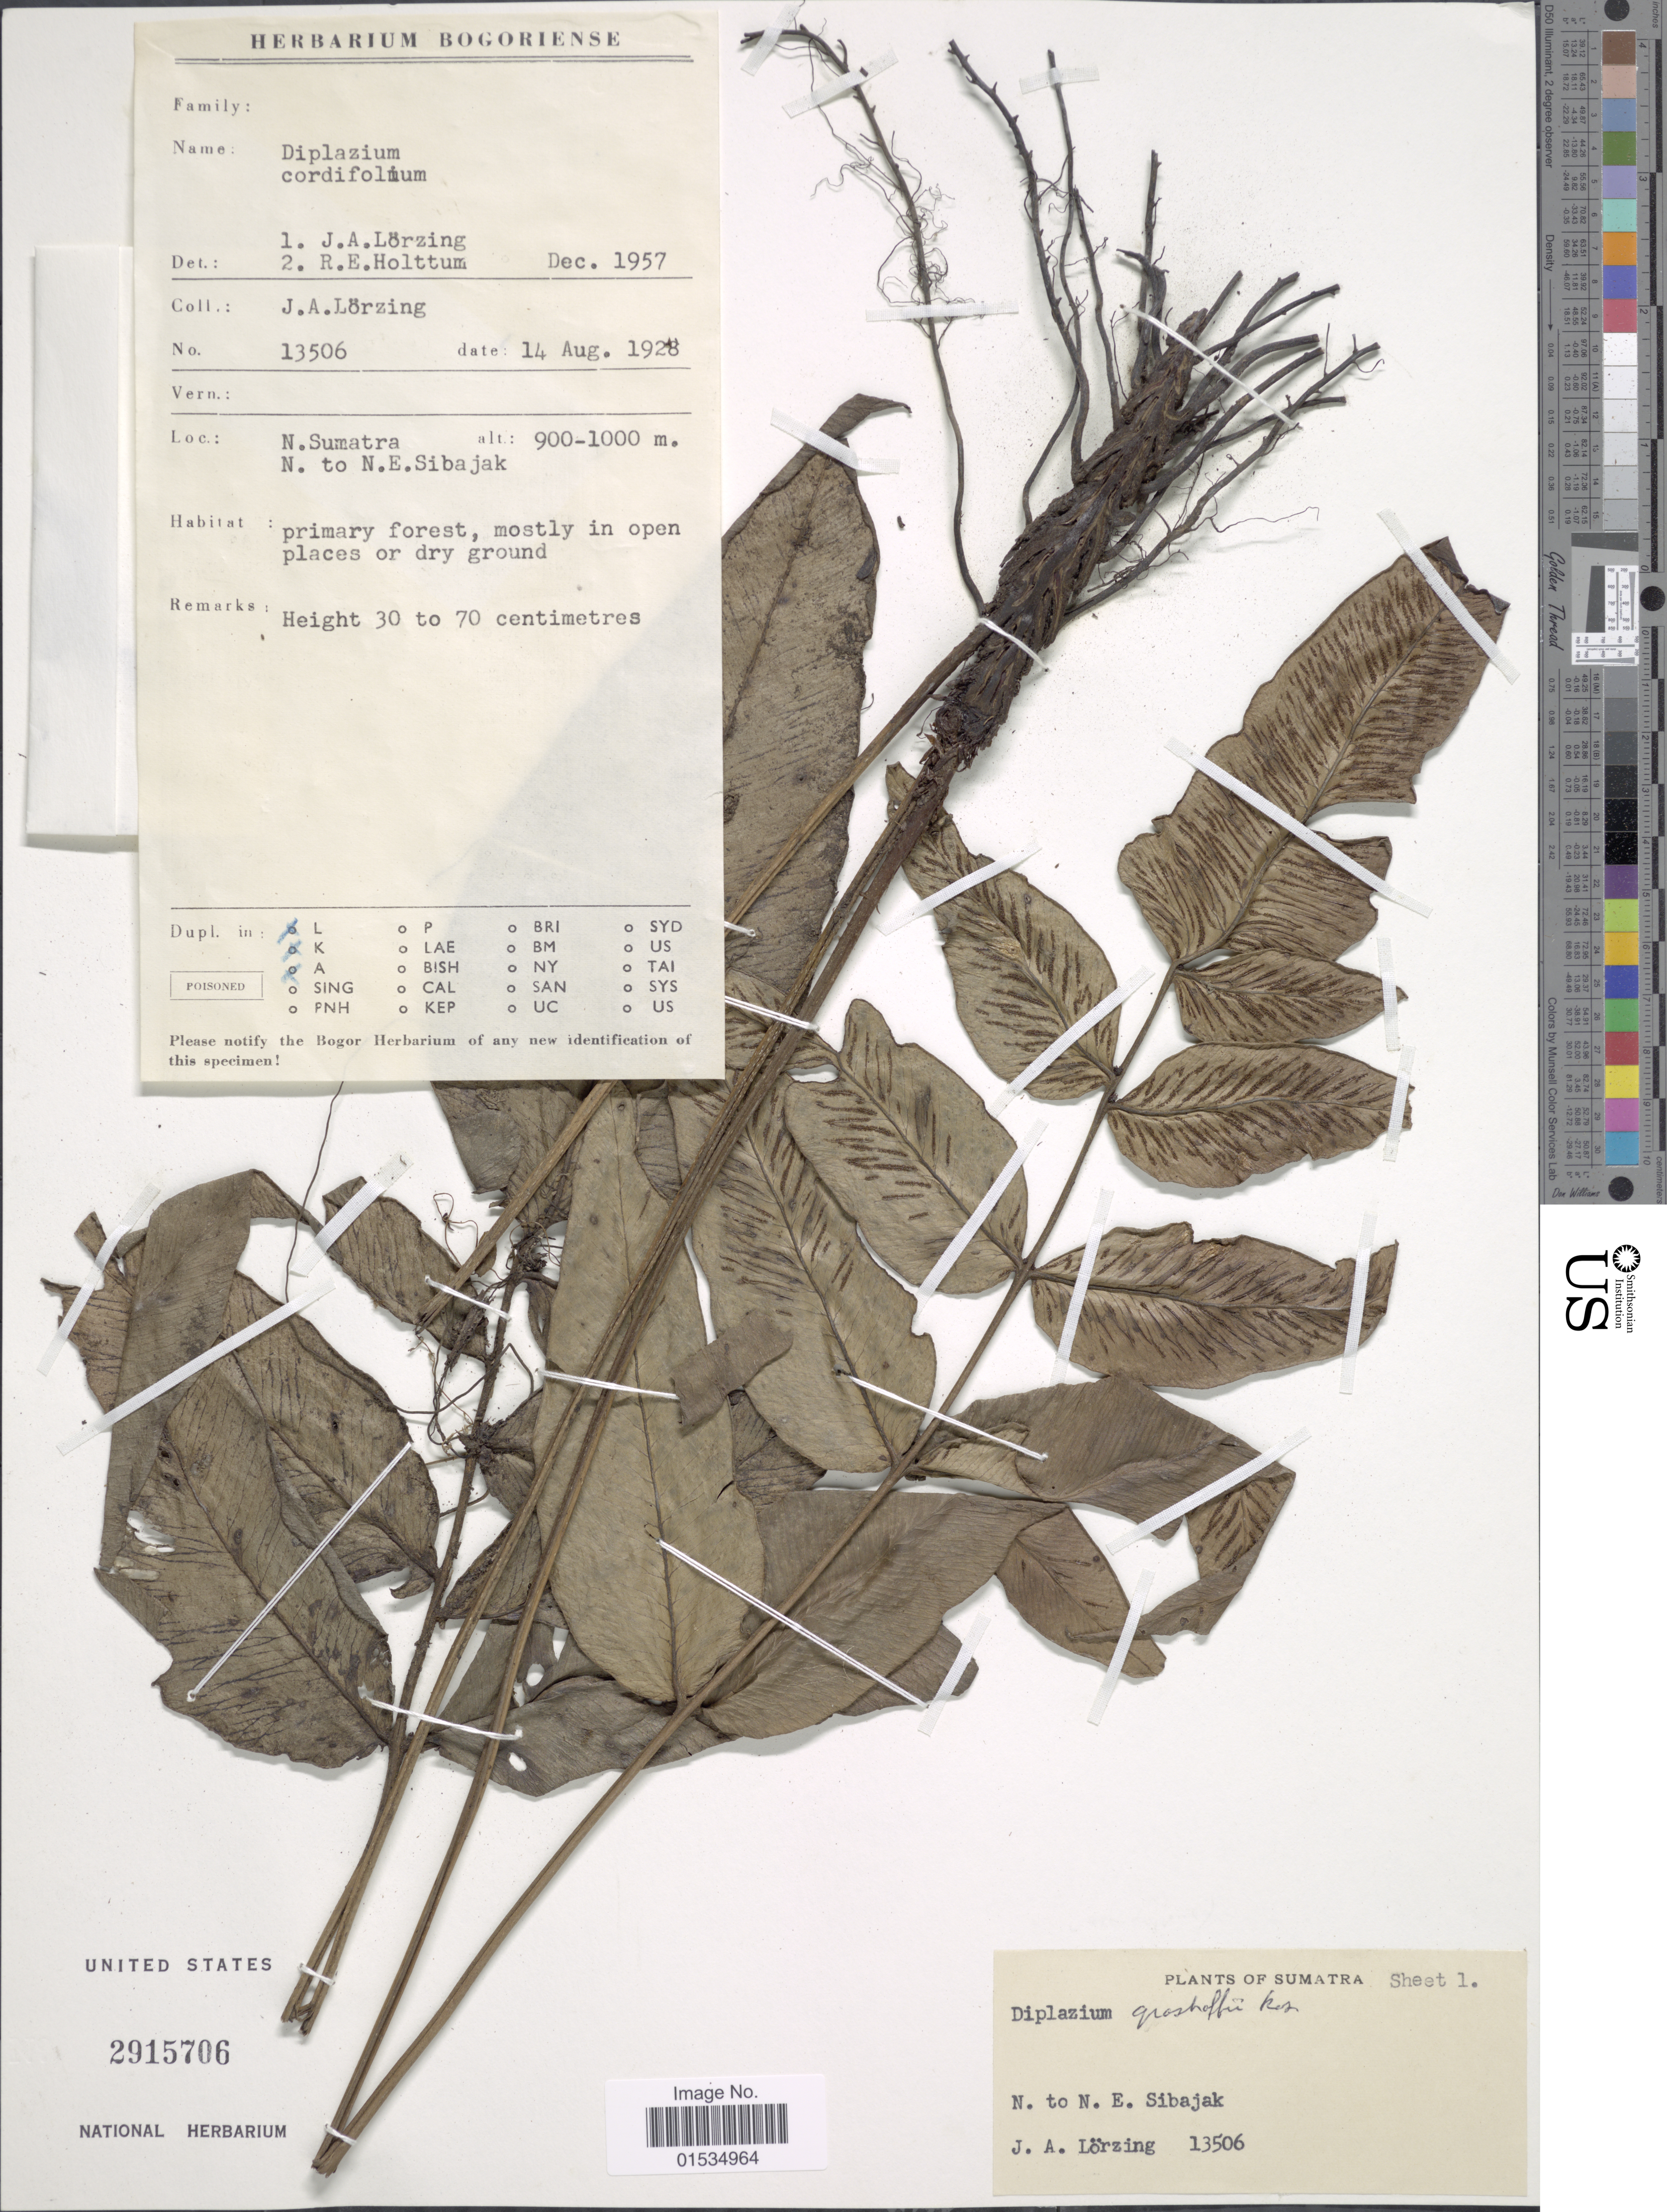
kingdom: Plantae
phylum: Tracheophyta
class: Polypodiopsida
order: Polypodiales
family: Athyriaceae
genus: Diplazium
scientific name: Diplazium grashoffii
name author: Rosenst.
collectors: J. Lorzing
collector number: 13506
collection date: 1928-08-14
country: Indonesia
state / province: Sumatra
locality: N. to N.E. Sibajak, N. Sumatra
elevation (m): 900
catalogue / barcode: US 2915706